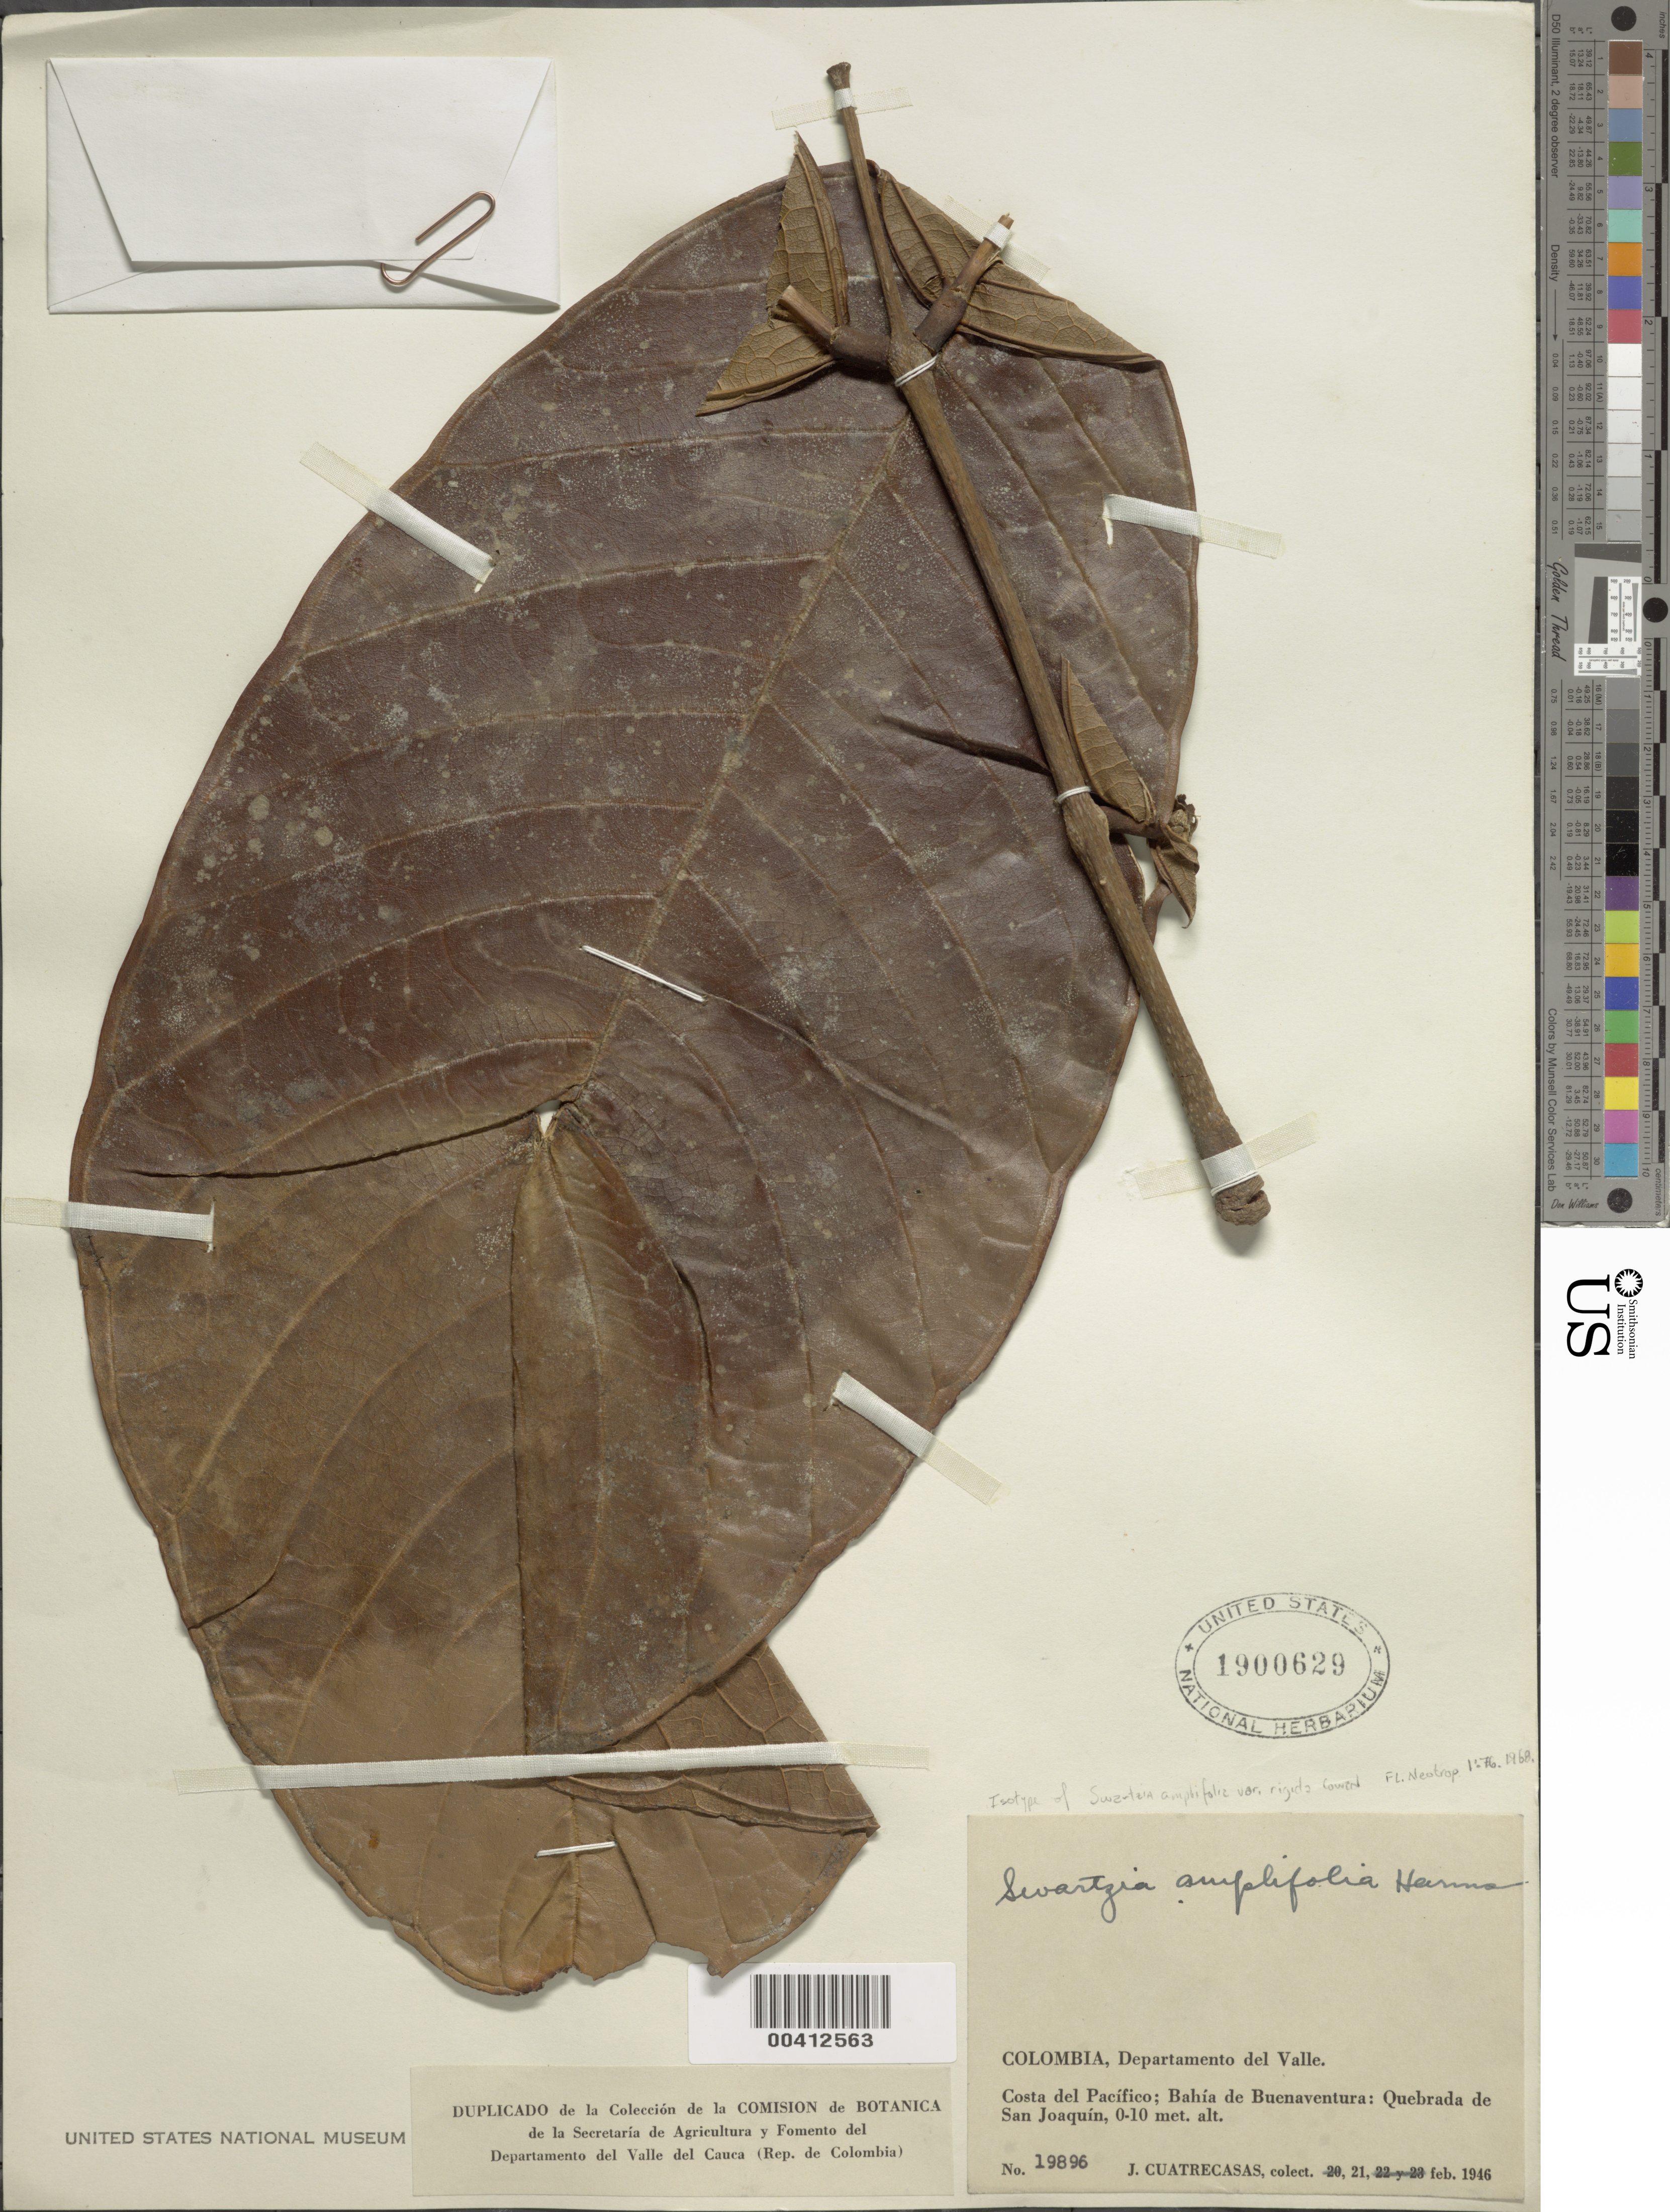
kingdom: Plantae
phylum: Tracheophyta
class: Magnoliopsida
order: Fabales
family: Fabaceae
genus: Swartzia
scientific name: Swartzia amplifolia var. rigida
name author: R.S. Cowan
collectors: J. Cuatrecasas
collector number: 19896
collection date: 1946-02-21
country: Colombia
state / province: Valle del Cauca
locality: Departamento del Valle, Costa del Pacifico; Bahia de Buenaventura: Quebrada de San Joaquin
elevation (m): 0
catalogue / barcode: US 1900629